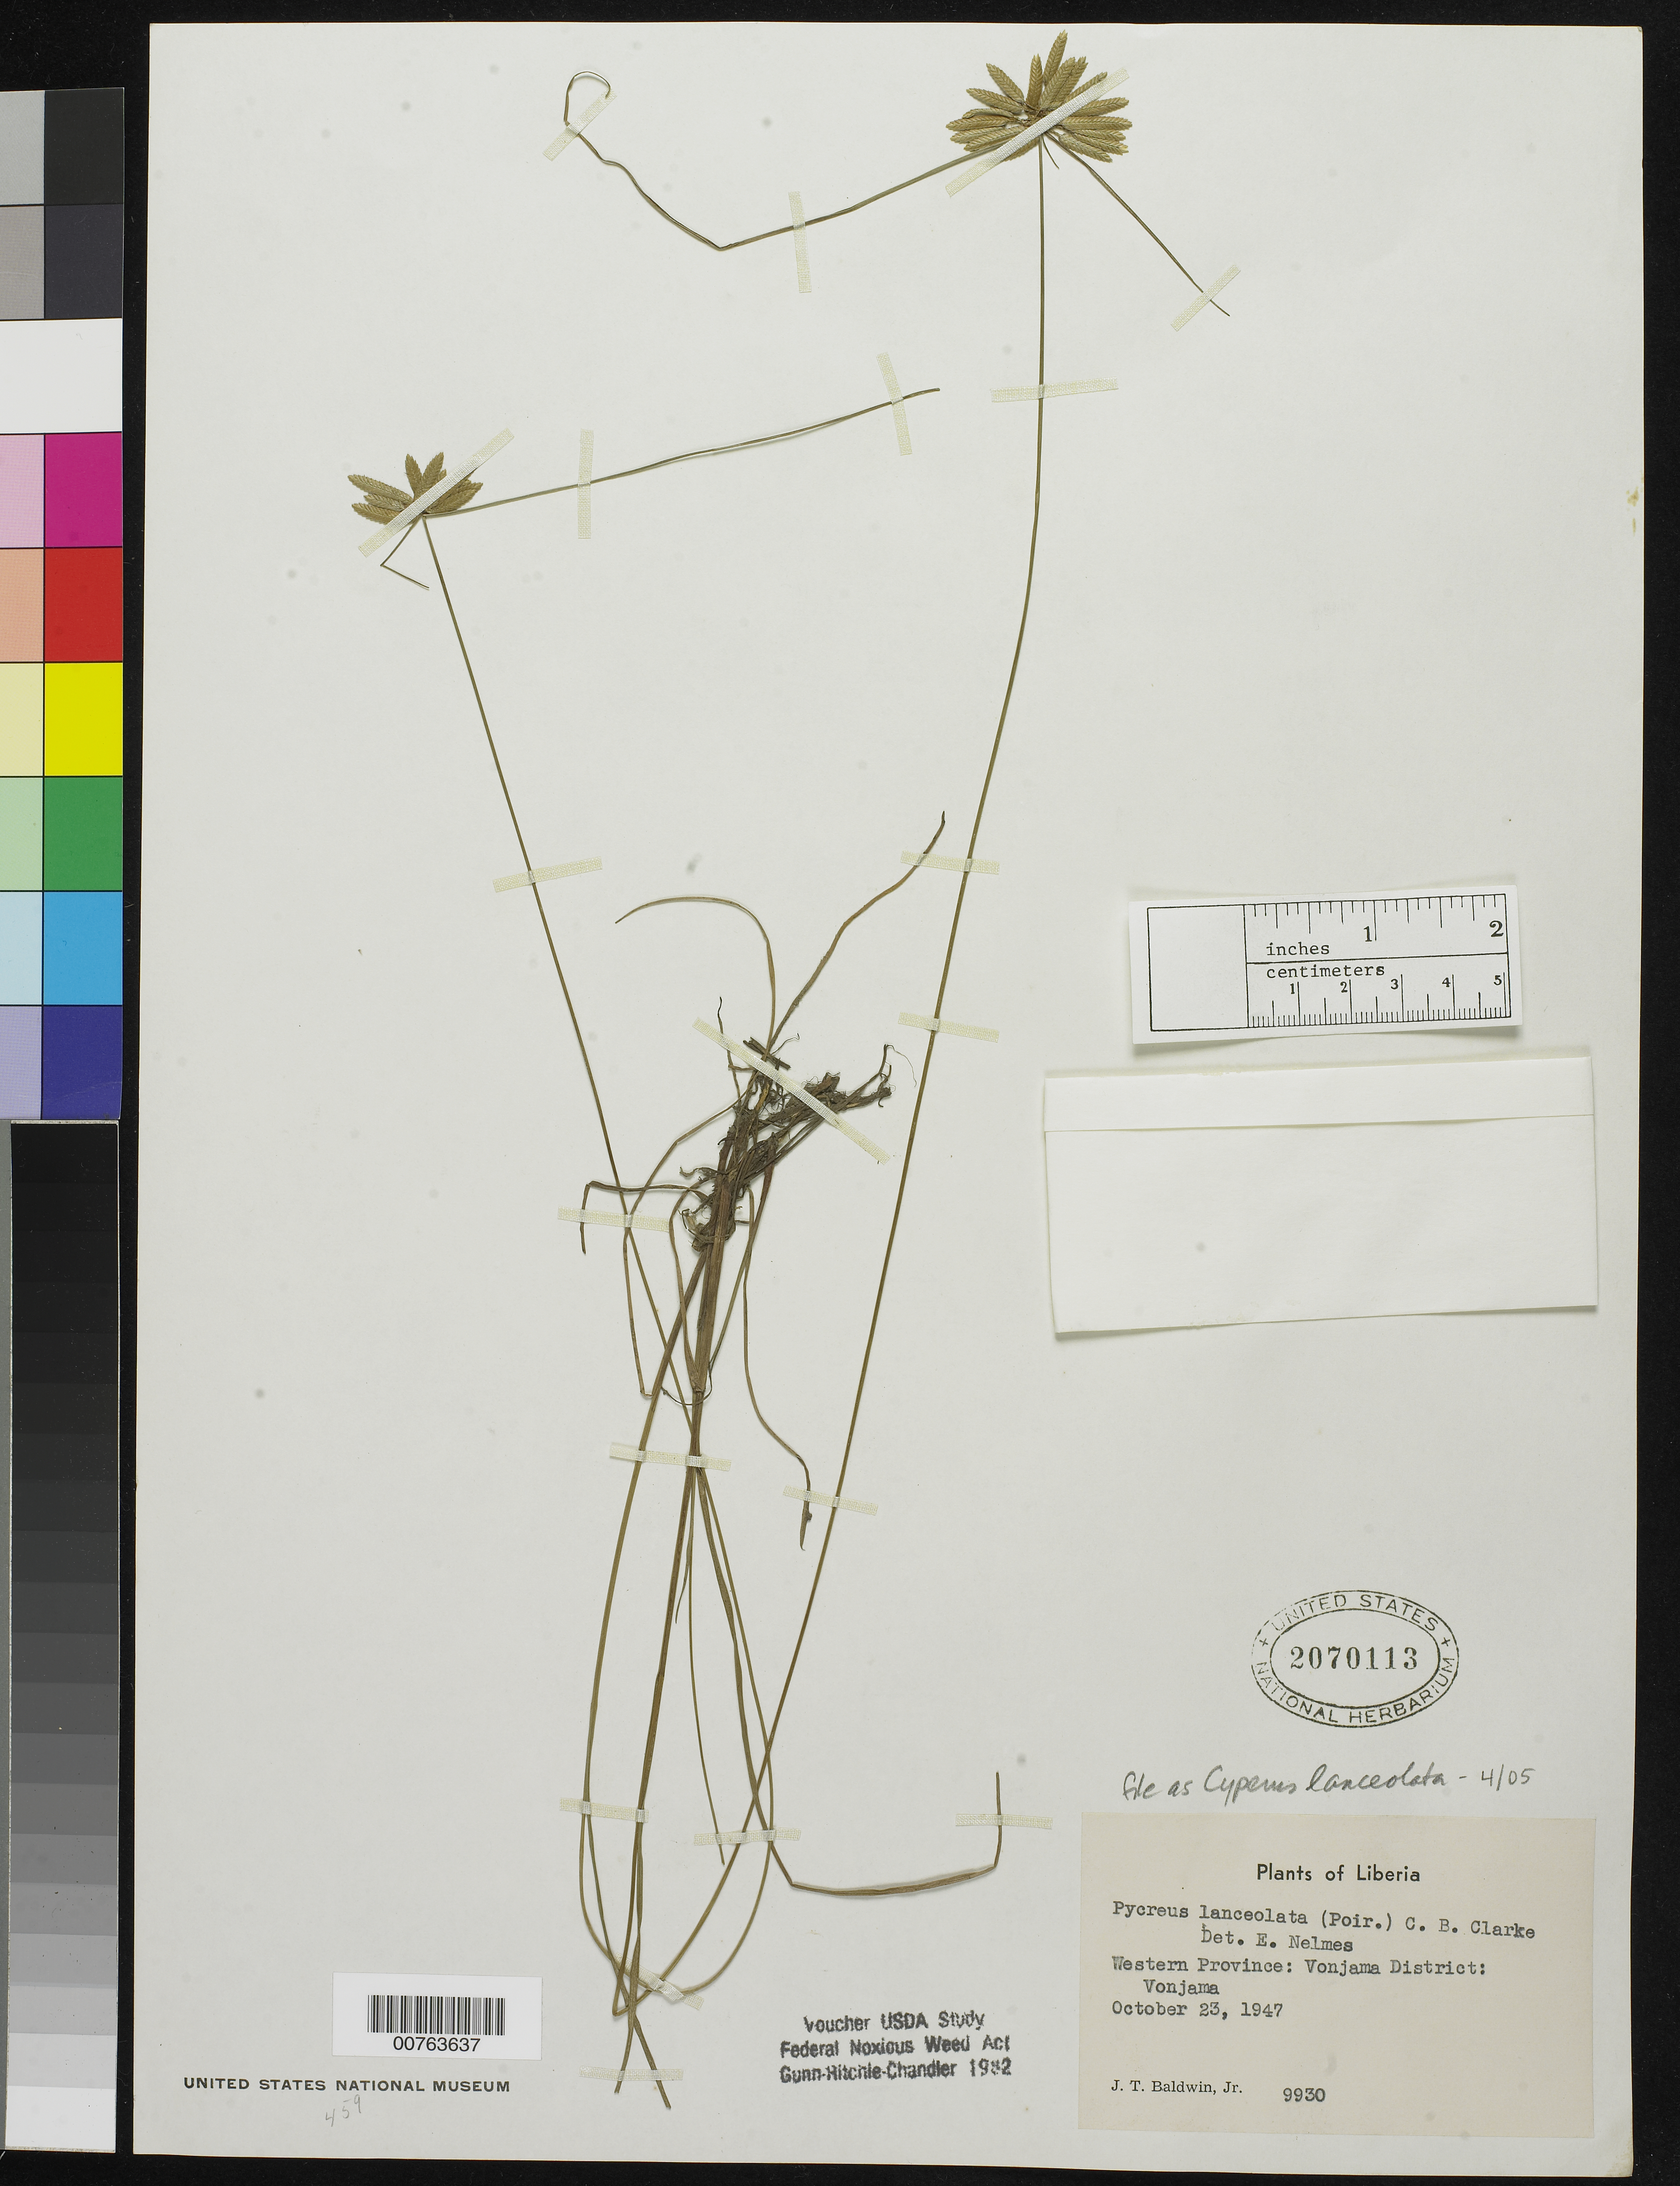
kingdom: Plantae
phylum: Tracheophyta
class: Liliopsida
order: Poales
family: Cyperaceae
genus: Cyperus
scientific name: Cyperus lanceolatus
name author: Poir.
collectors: J. T. Baldwin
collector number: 9930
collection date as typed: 23 Oct 1947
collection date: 1947-10-23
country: Liberia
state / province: Lofa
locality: Western Province: Vonjama District, Vonjama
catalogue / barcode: US 2070113